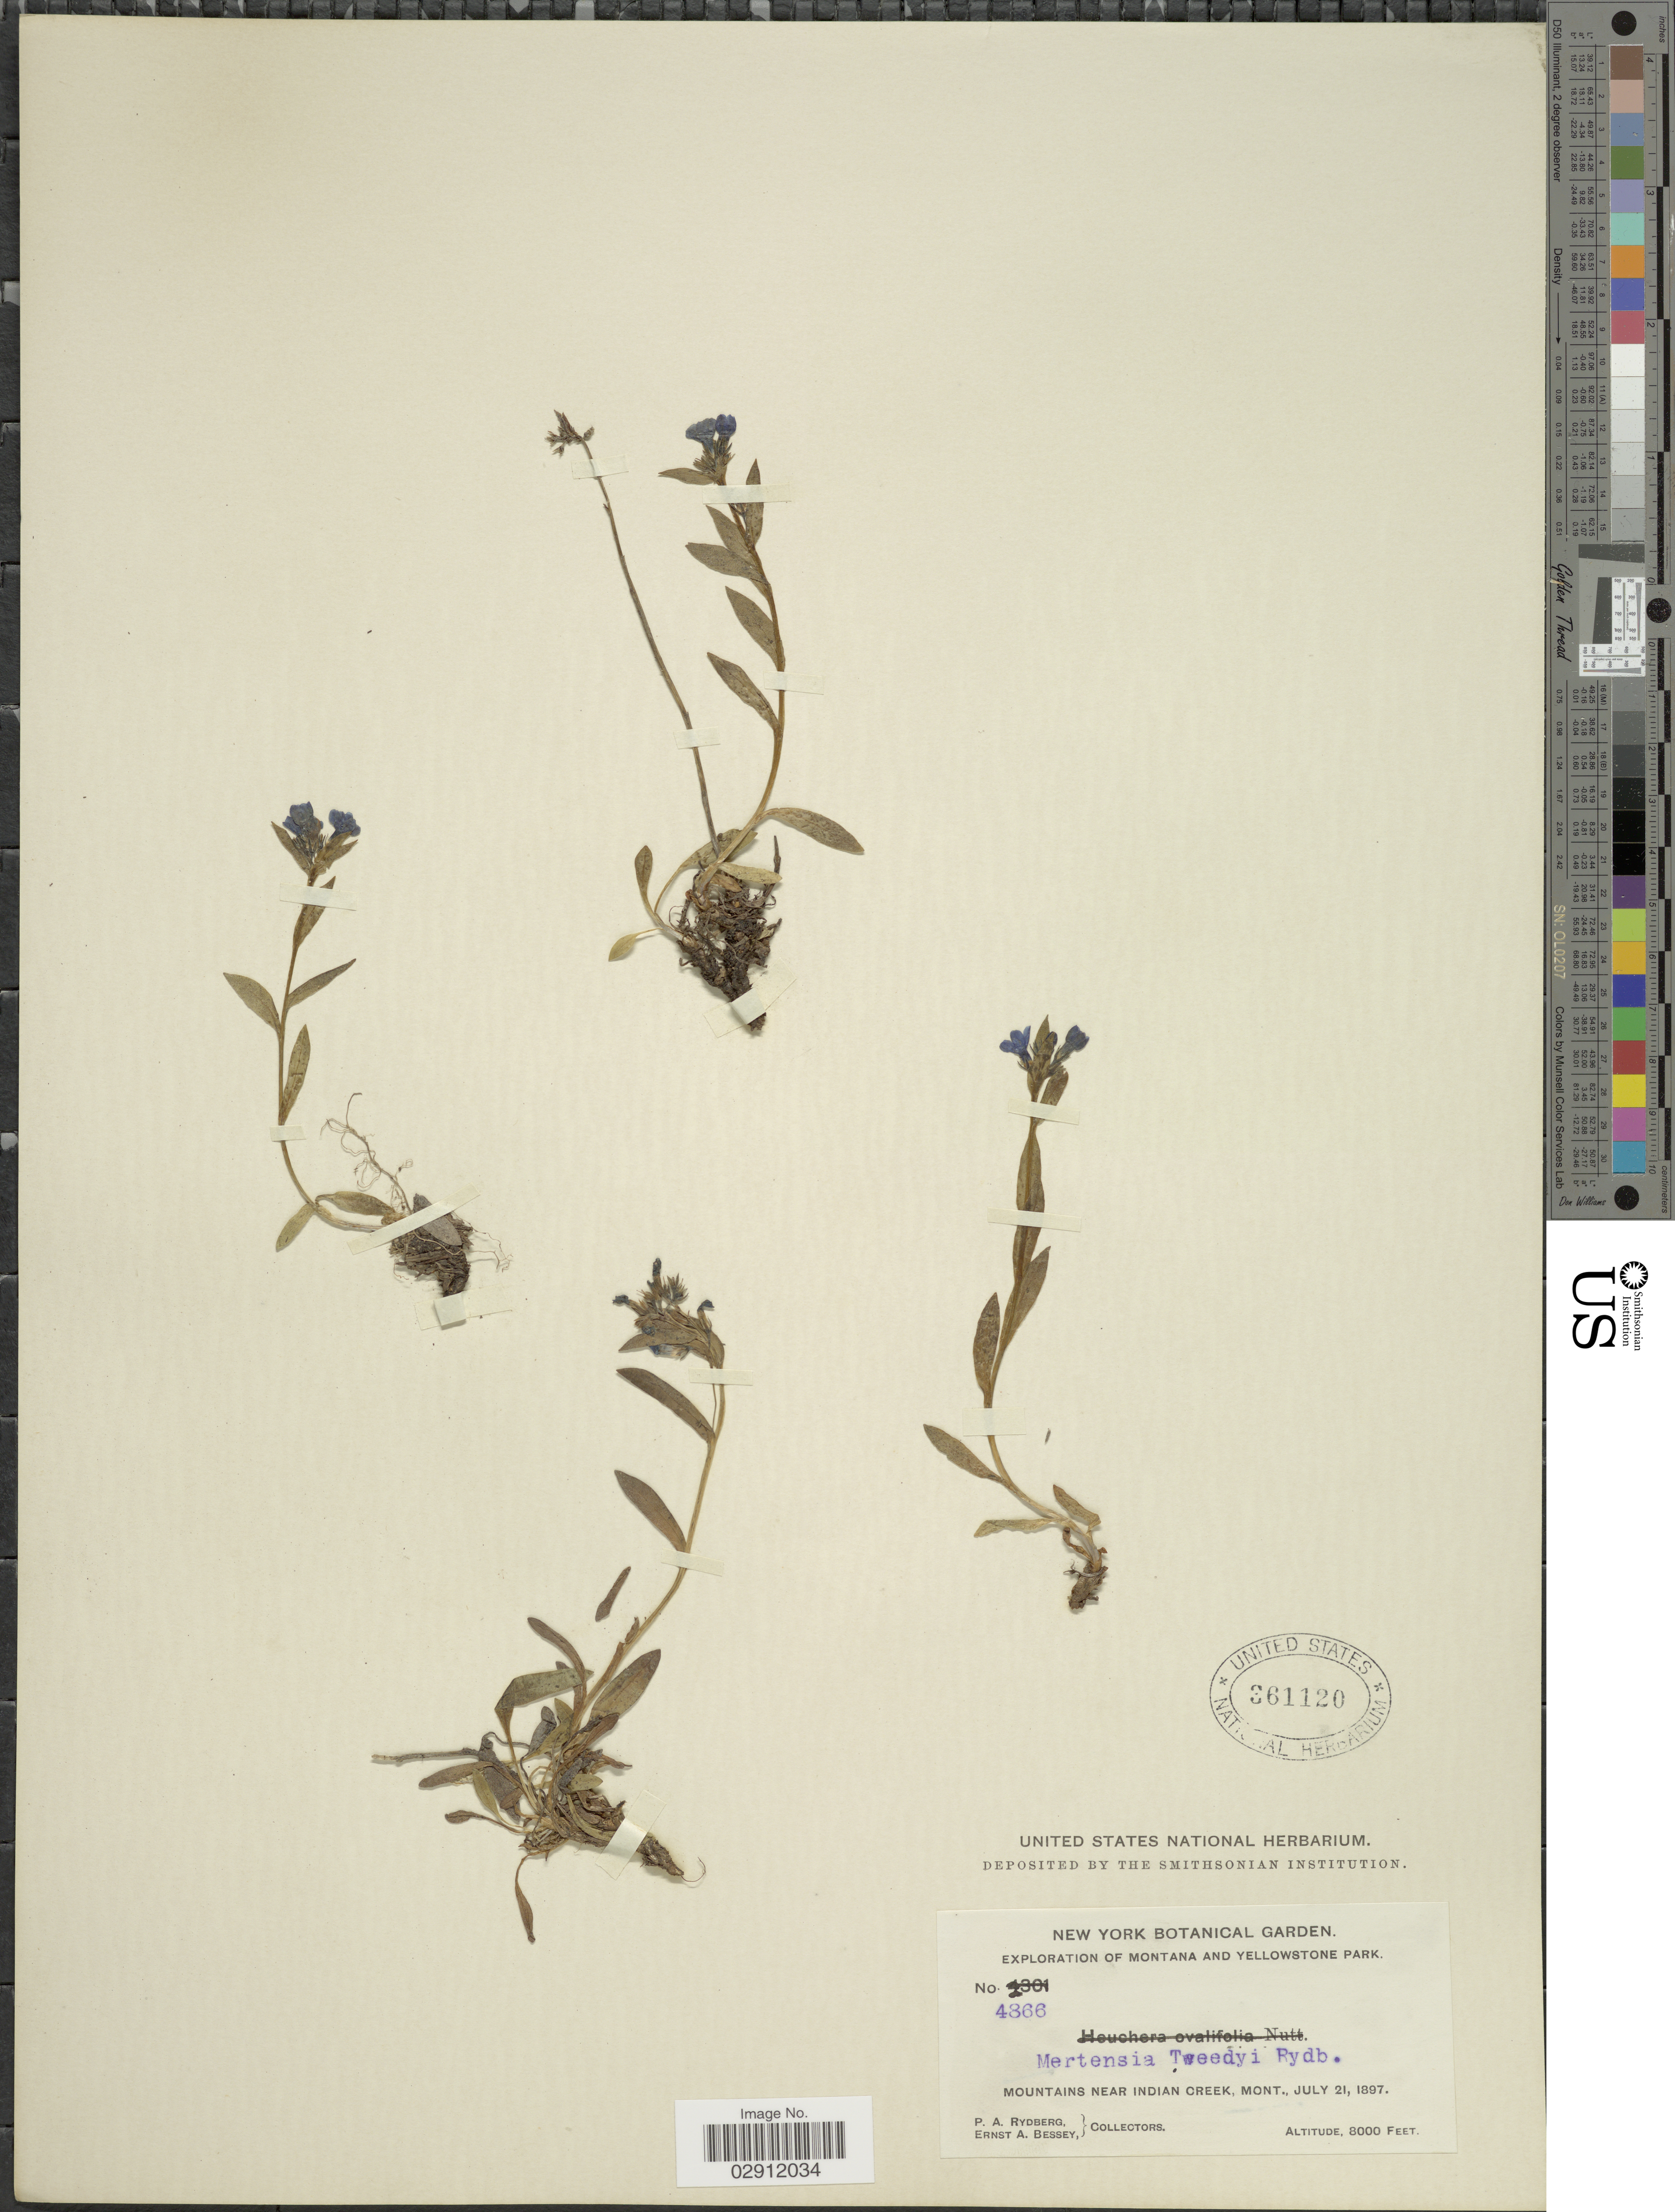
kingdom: Plantae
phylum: Tracheophyta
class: Magnoliopsida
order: Boraginales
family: Boraginaceae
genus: Mertensia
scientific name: Mertensia alpina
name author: (Torr.) G. Don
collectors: P. A. Rydberg & E. A. Bessey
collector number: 4866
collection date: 1897-07-21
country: United States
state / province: Montana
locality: Yellowstone Park. Mountains near Indian Creek.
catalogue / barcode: US 361120